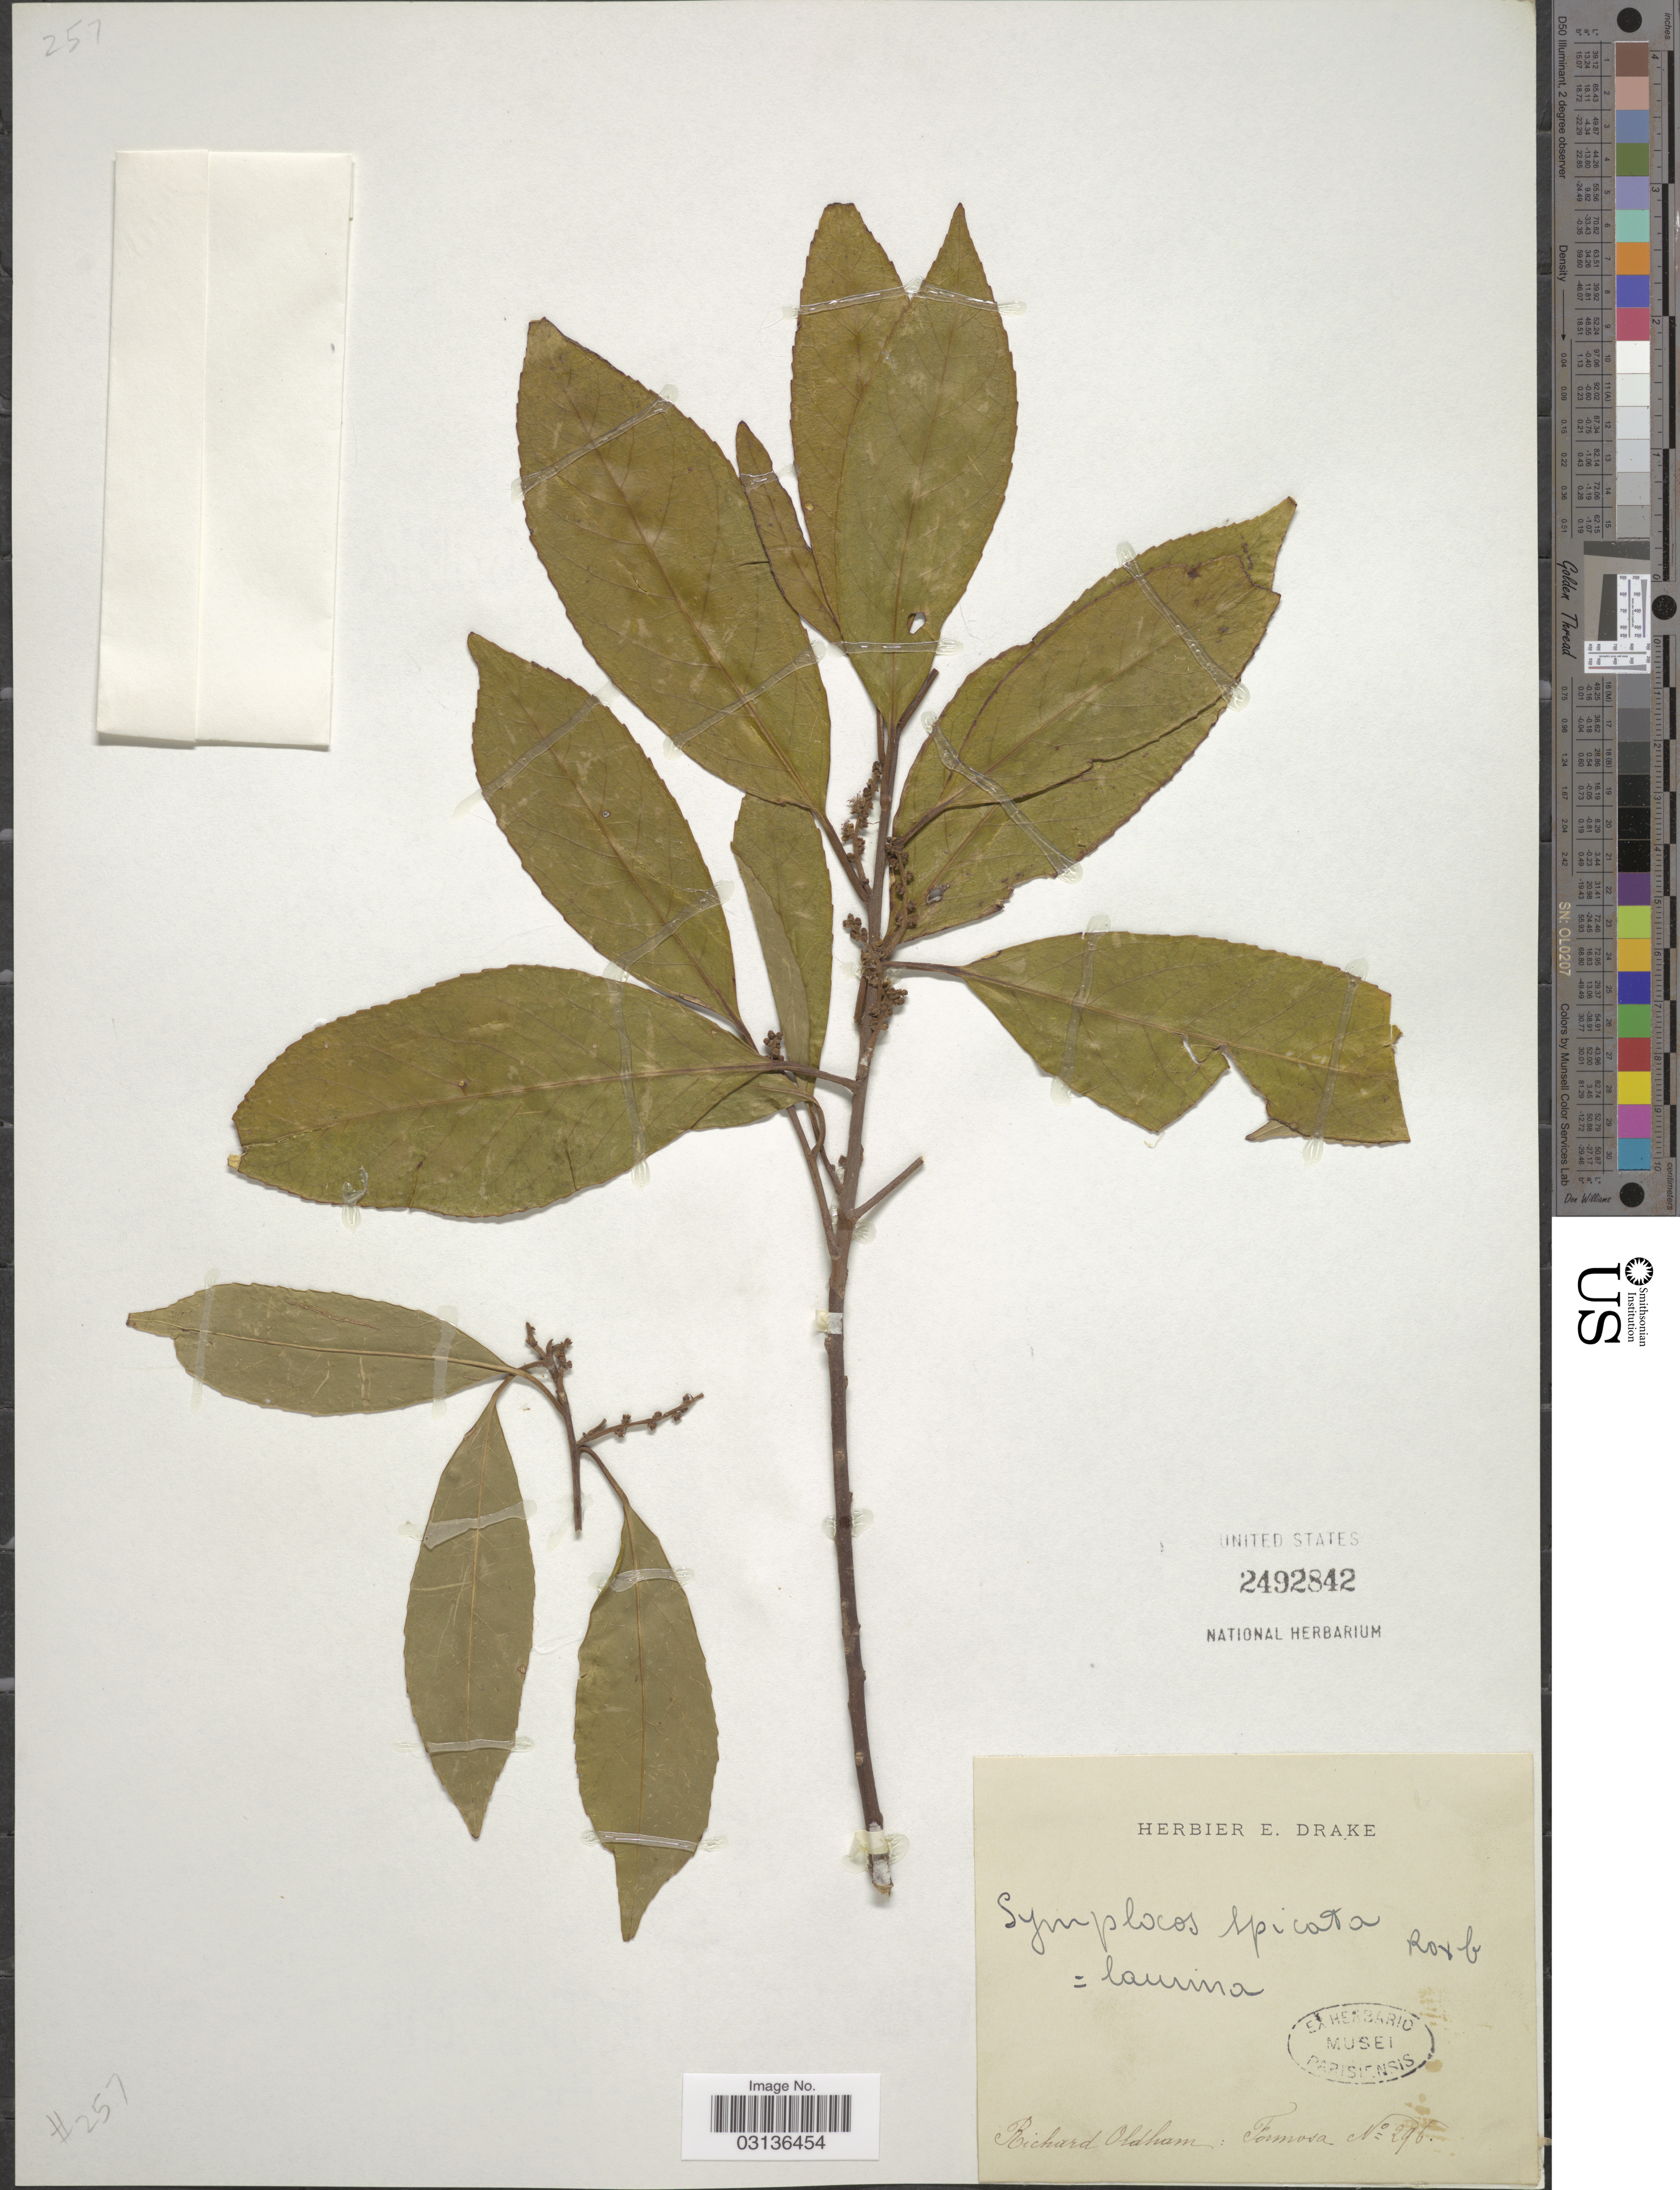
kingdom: Plantae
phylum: Tracheophyta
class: Magnoliopsida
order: Ericales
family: Symplocaceae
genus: Symplocos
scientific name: Symplocos cochinchinensis subsp. laurina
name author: (Retz.) Noot.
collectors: R. Oldham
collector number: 296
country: Taiwan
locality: Formosa.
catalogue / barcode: US 2492842